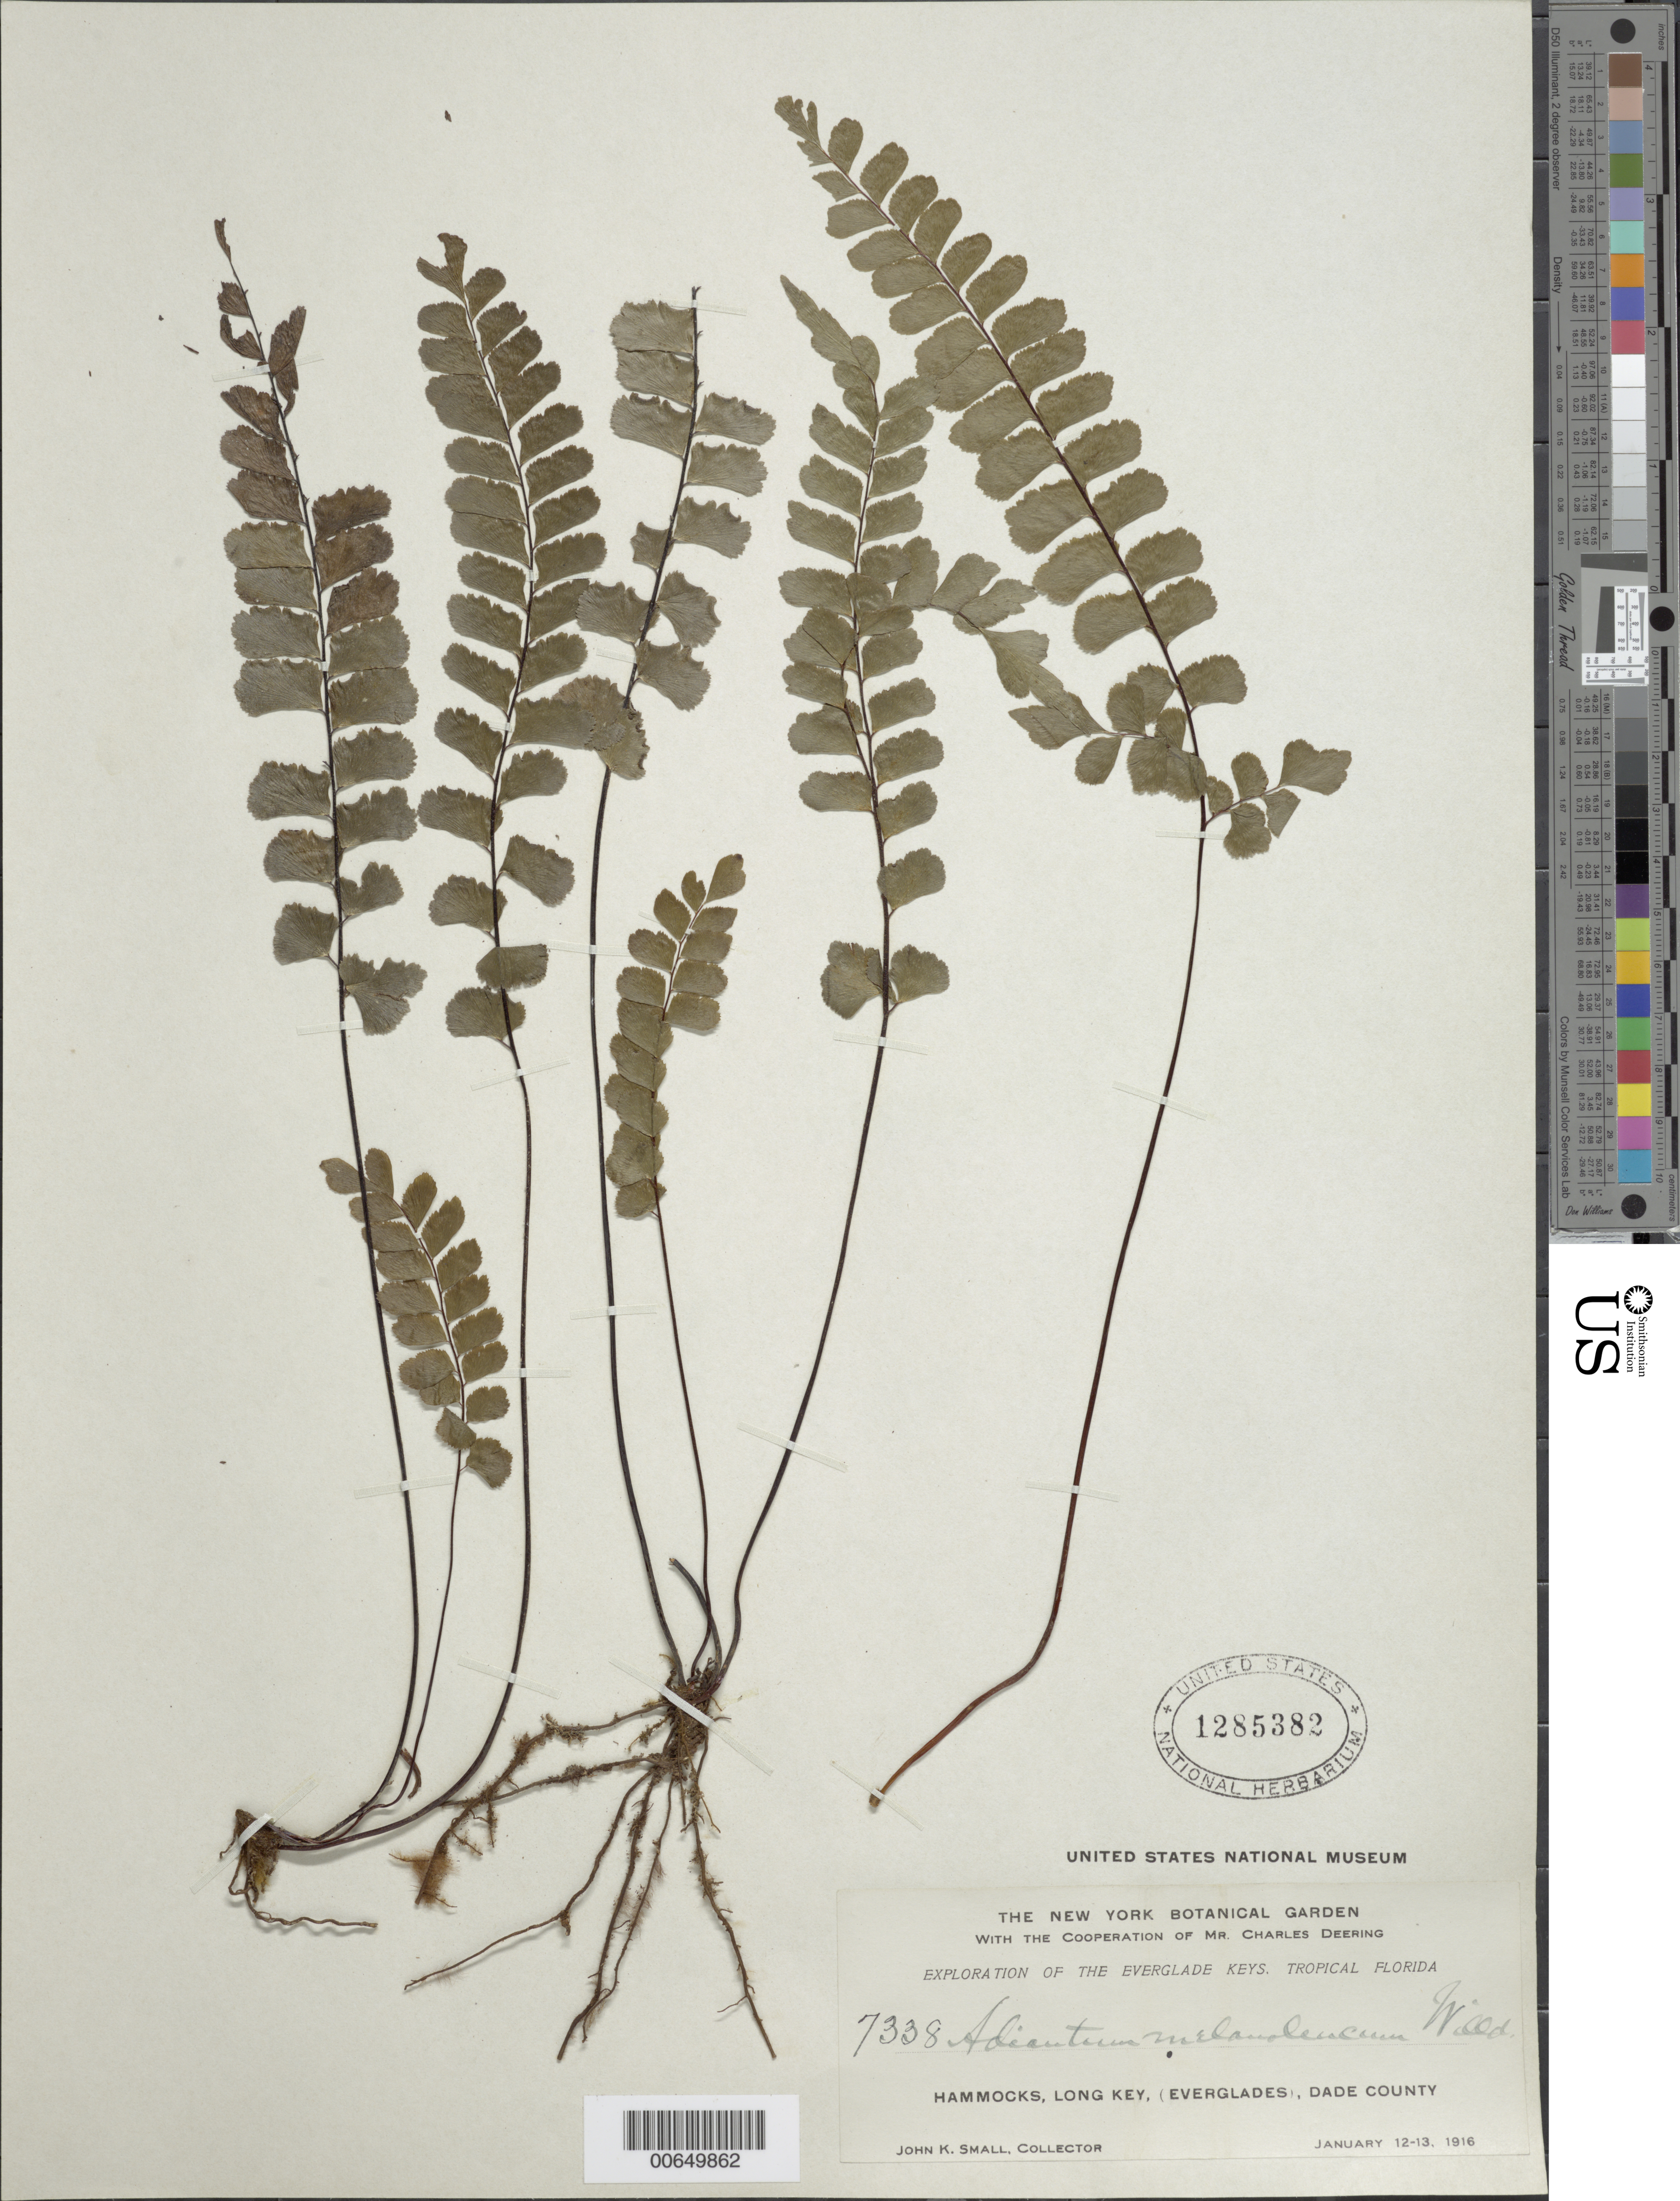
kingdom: Plantae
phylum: Tracheophyta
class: Polypodiopsida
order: Polypodiales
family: Pteridaceae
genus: Adiantum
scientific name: Adiantum melanoleucum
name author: Willd.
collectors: J. K. Small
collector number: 7338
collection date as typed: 12 Jan 1916 to 13 Jan 1916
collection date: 1916-01-12/1916-01-13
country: United States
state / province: Florida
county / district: Dade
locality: Hammocks, Long Key, Everglades.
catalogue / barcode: US 1285382